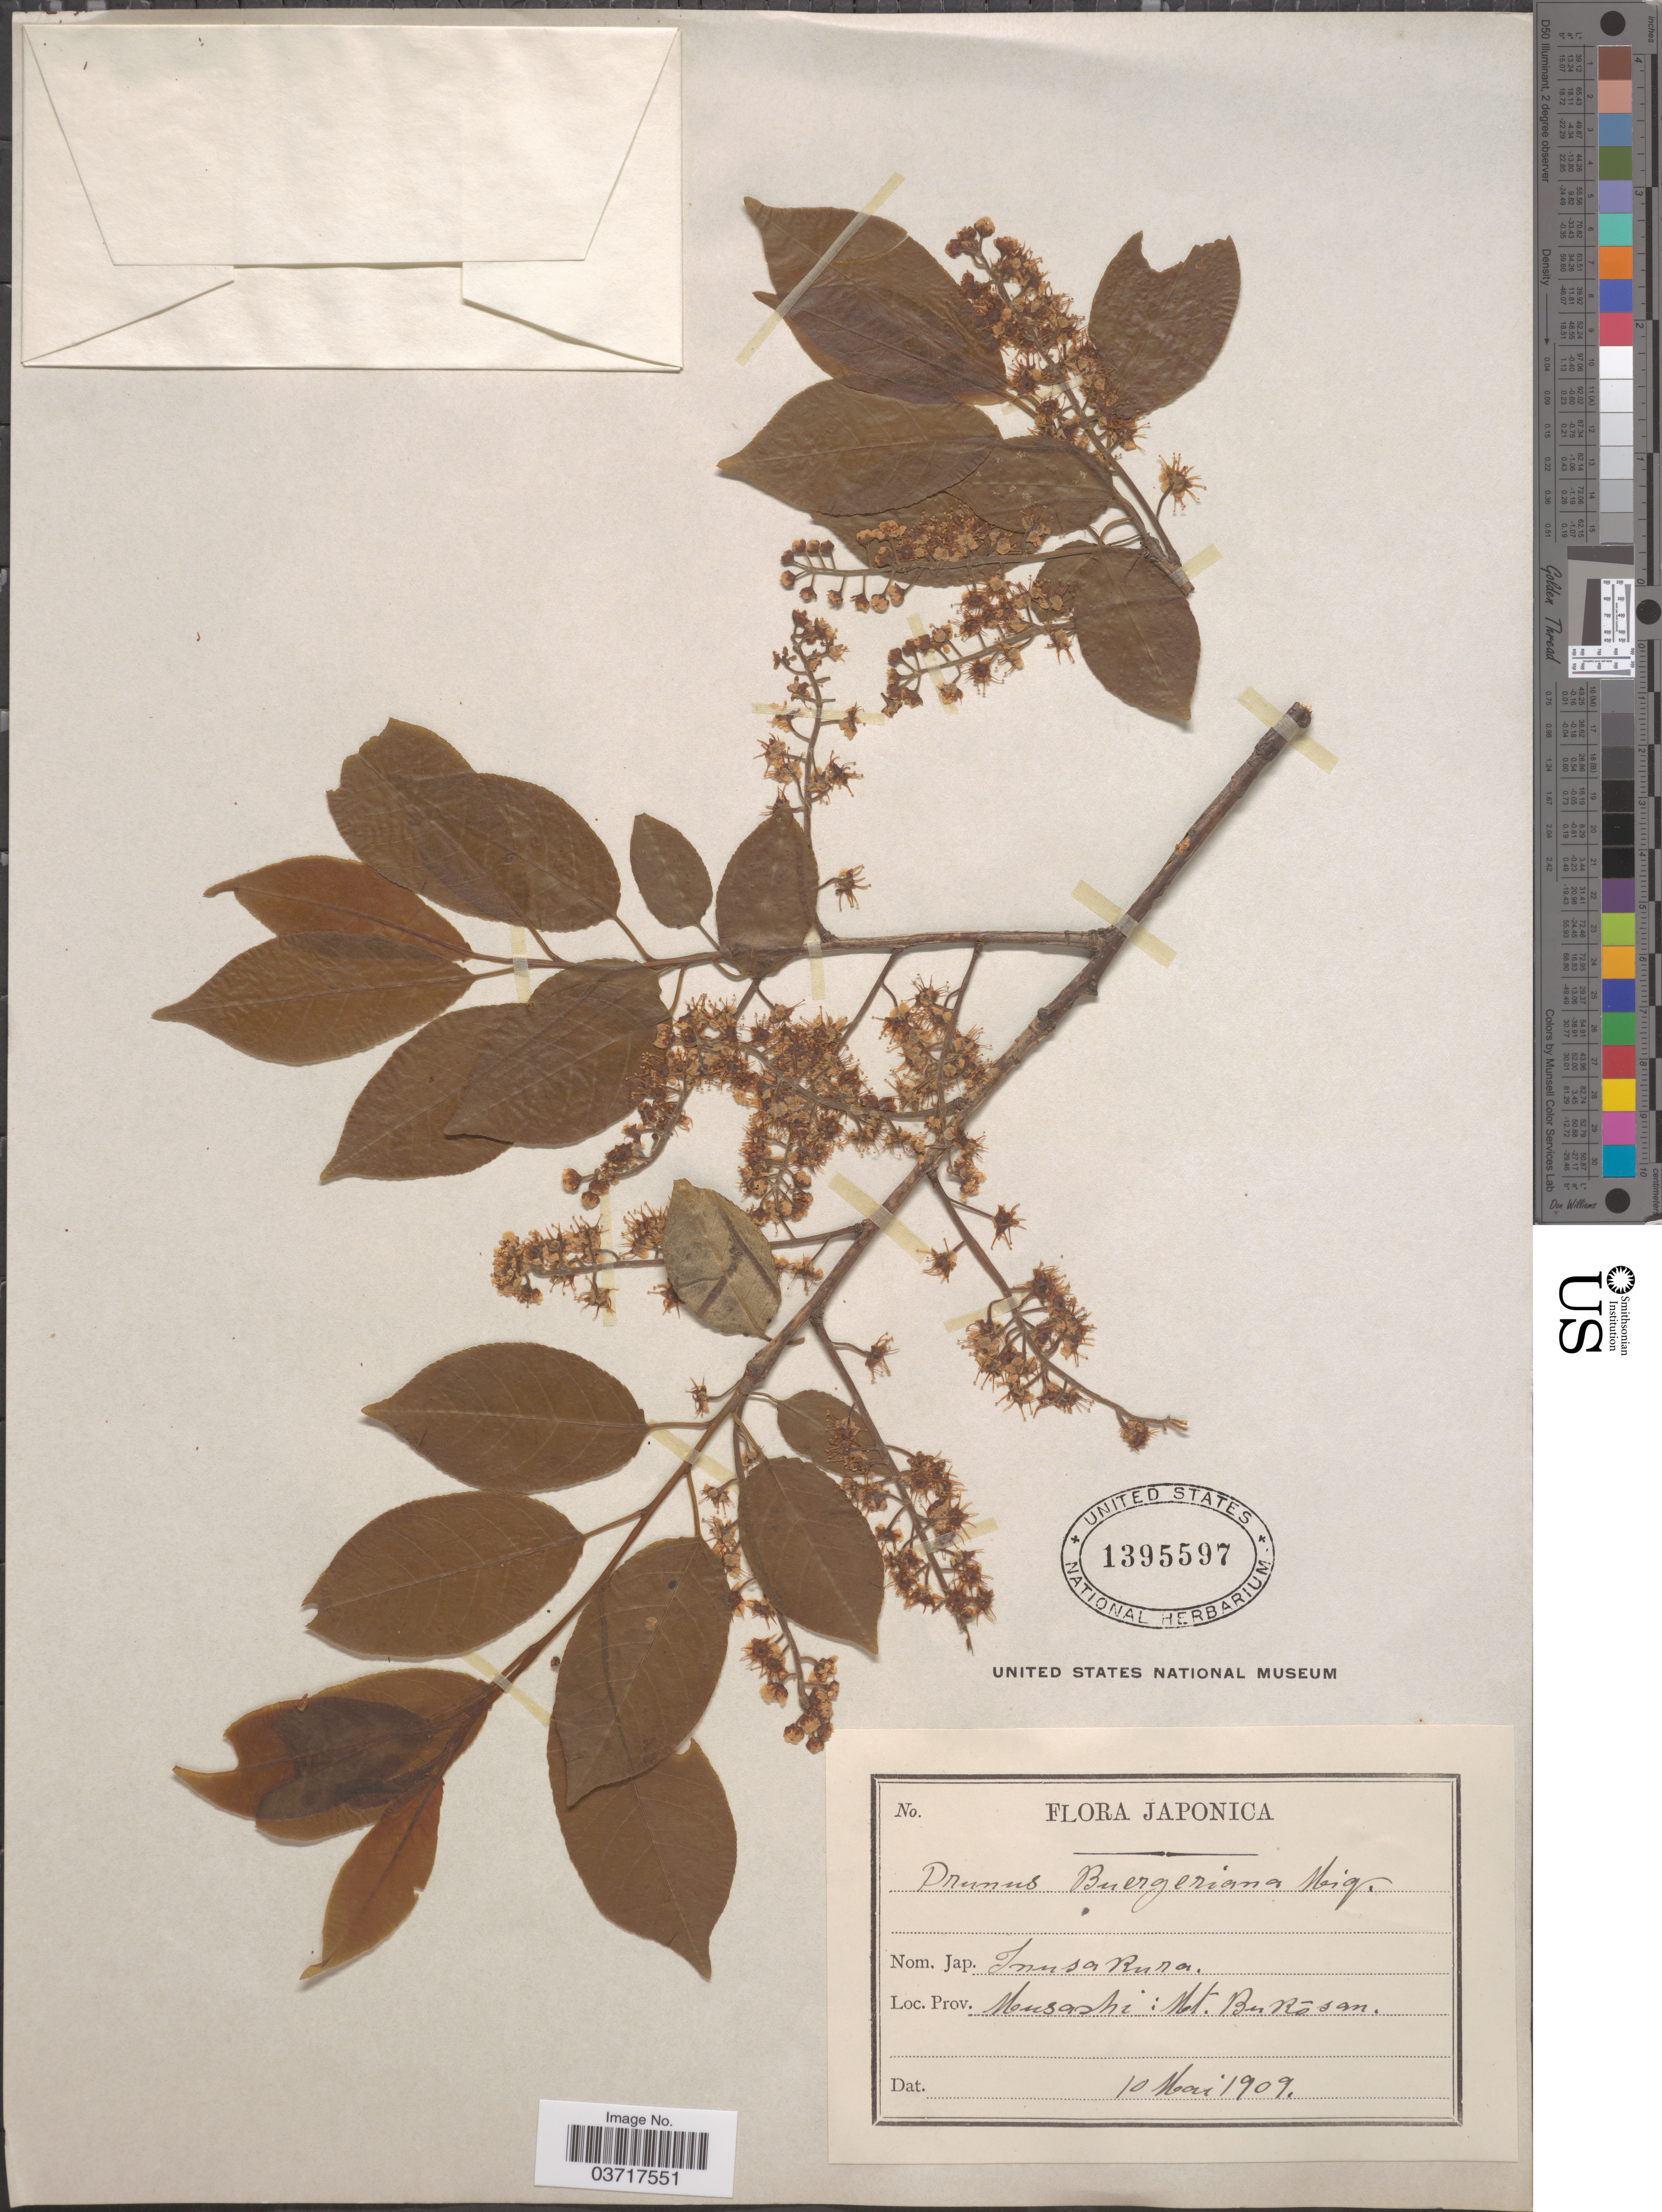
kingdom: Plantae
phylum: Tracheophyta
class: Magnoliopsida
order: Rosales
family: Rosaceae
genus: Prunus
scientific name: Prunus buergeriana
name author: Miq.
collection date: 1909-05-10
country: Japan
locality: Mousashi: Mt. Bukosan.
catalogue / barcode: US 1395597